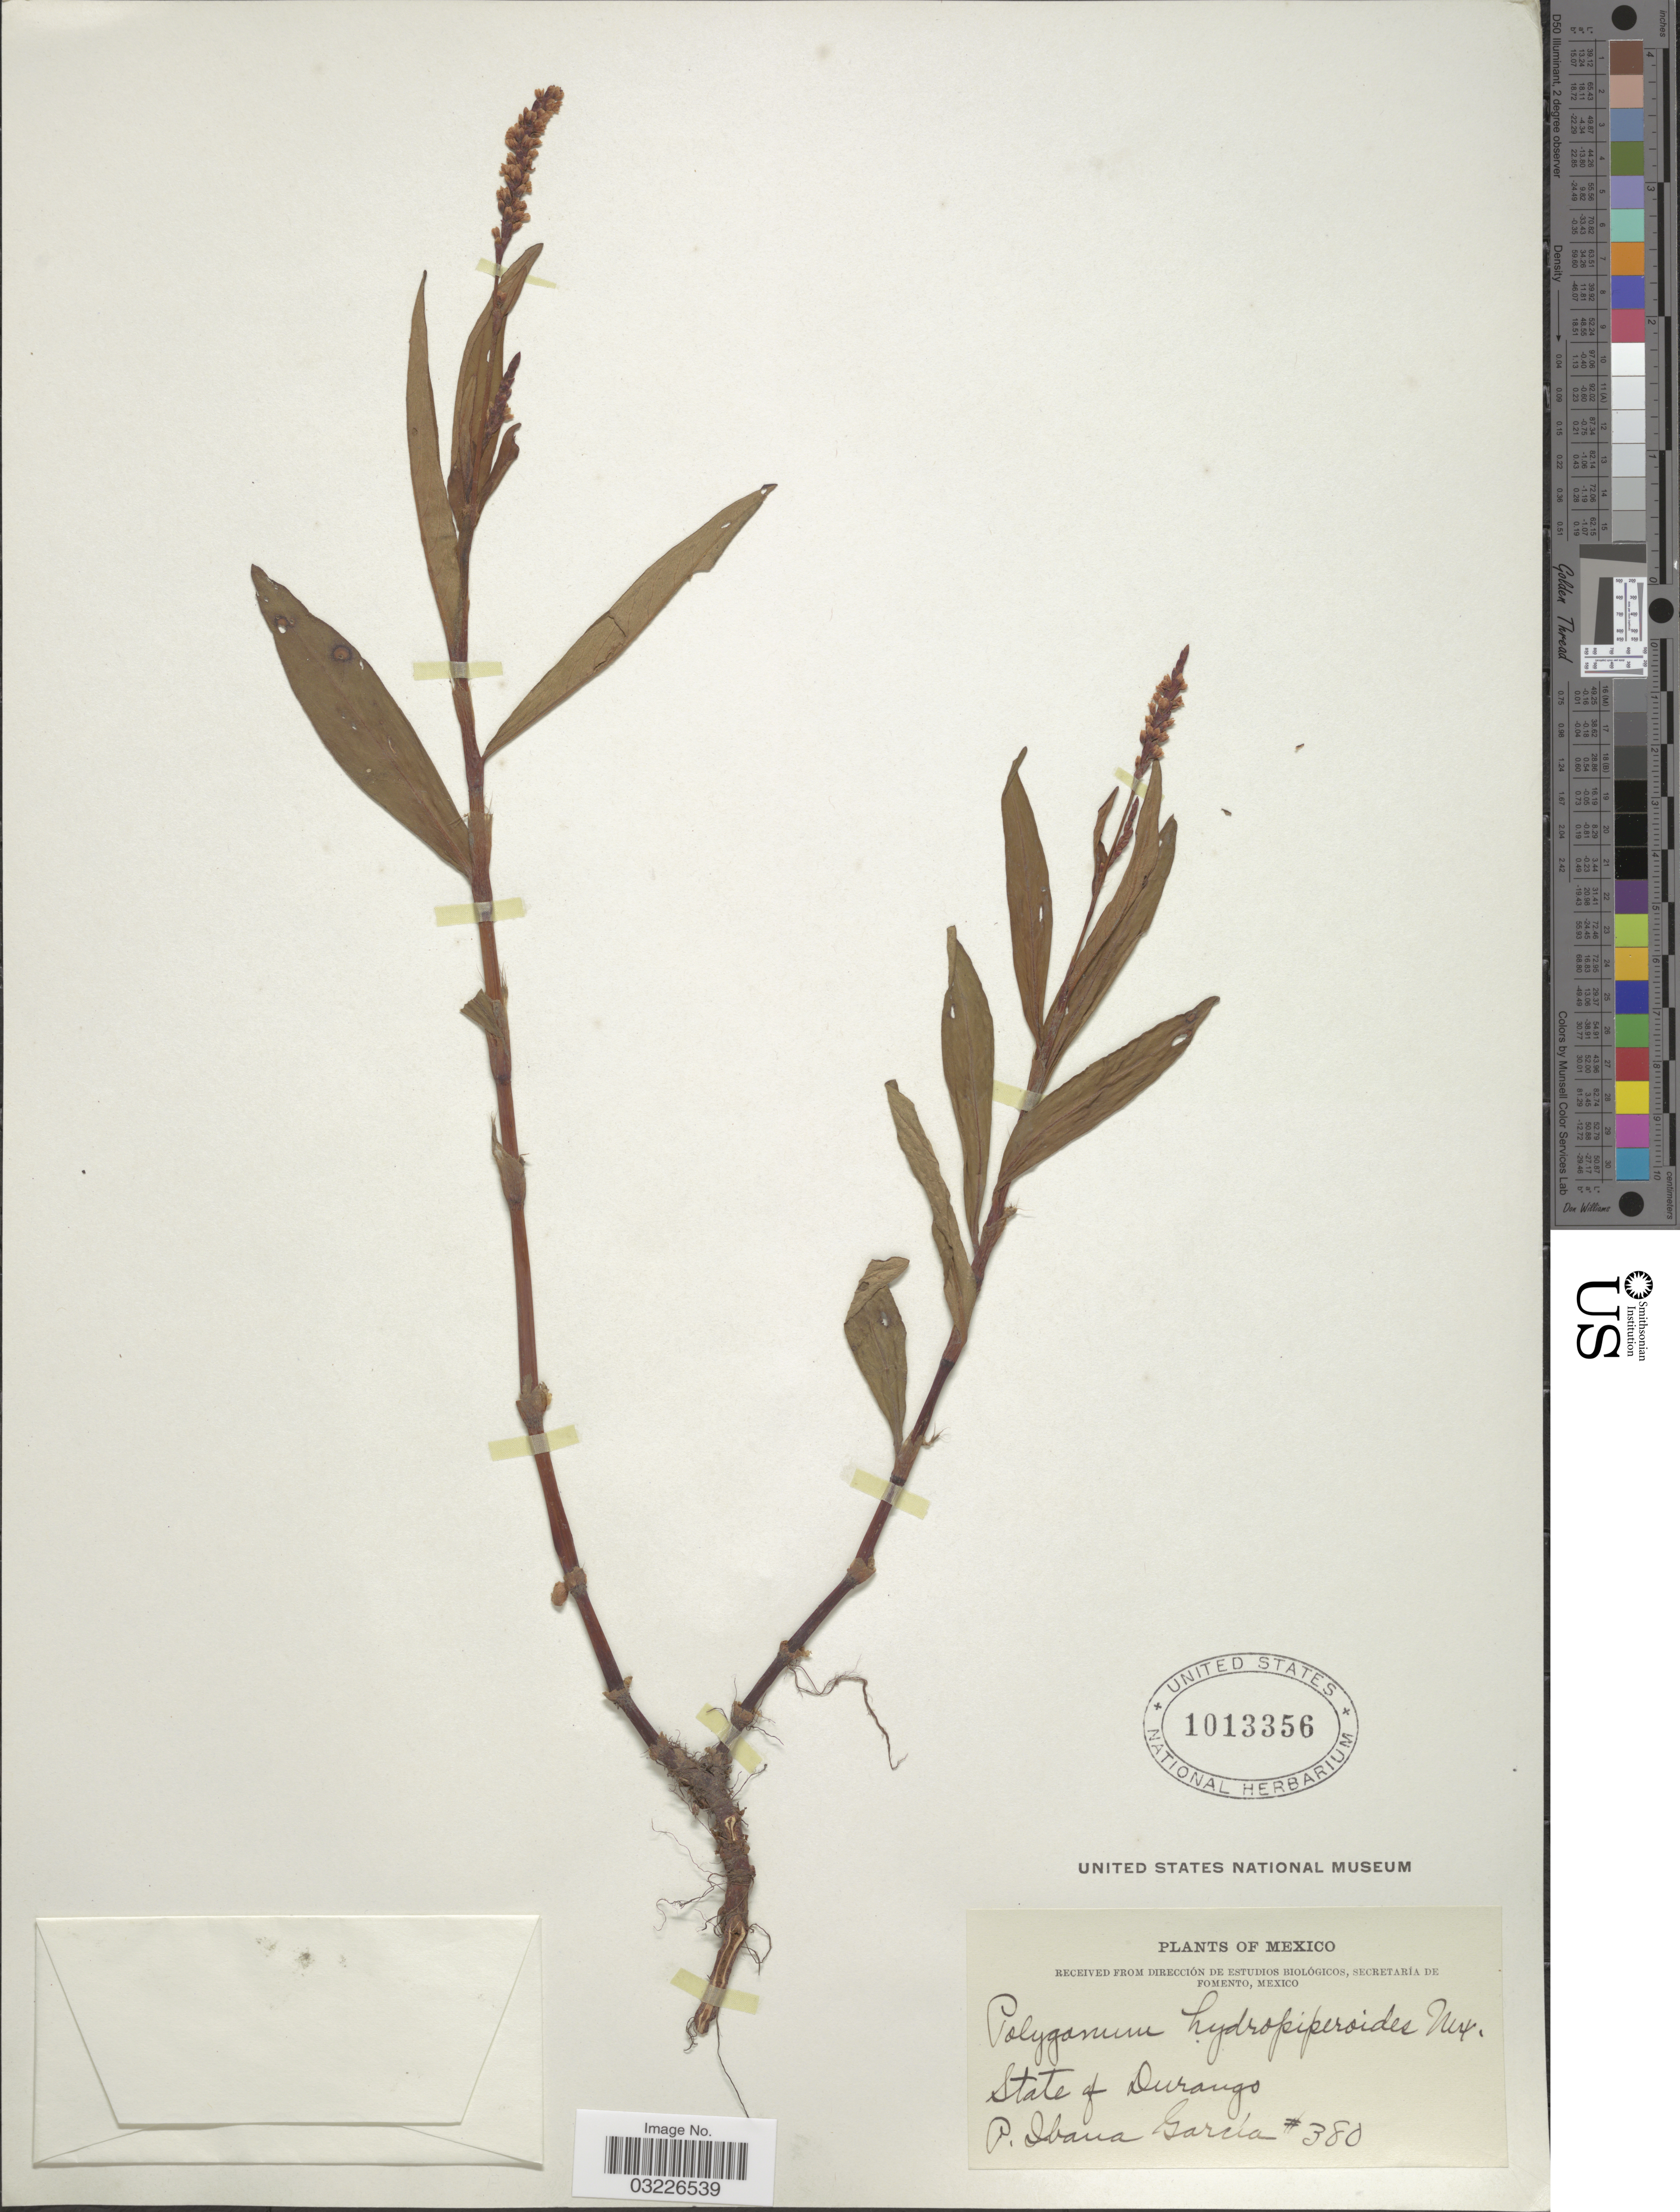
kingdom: Plantae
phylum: Tracheophyta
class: Magnoliopsida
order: Caryophyllales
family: Polygonaceae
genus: Polygonum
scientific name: Polygonum persicarioides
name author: Kunth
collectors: P. Ibana-García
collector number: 380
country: Mexico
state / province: Durango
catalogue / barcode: US 1013356